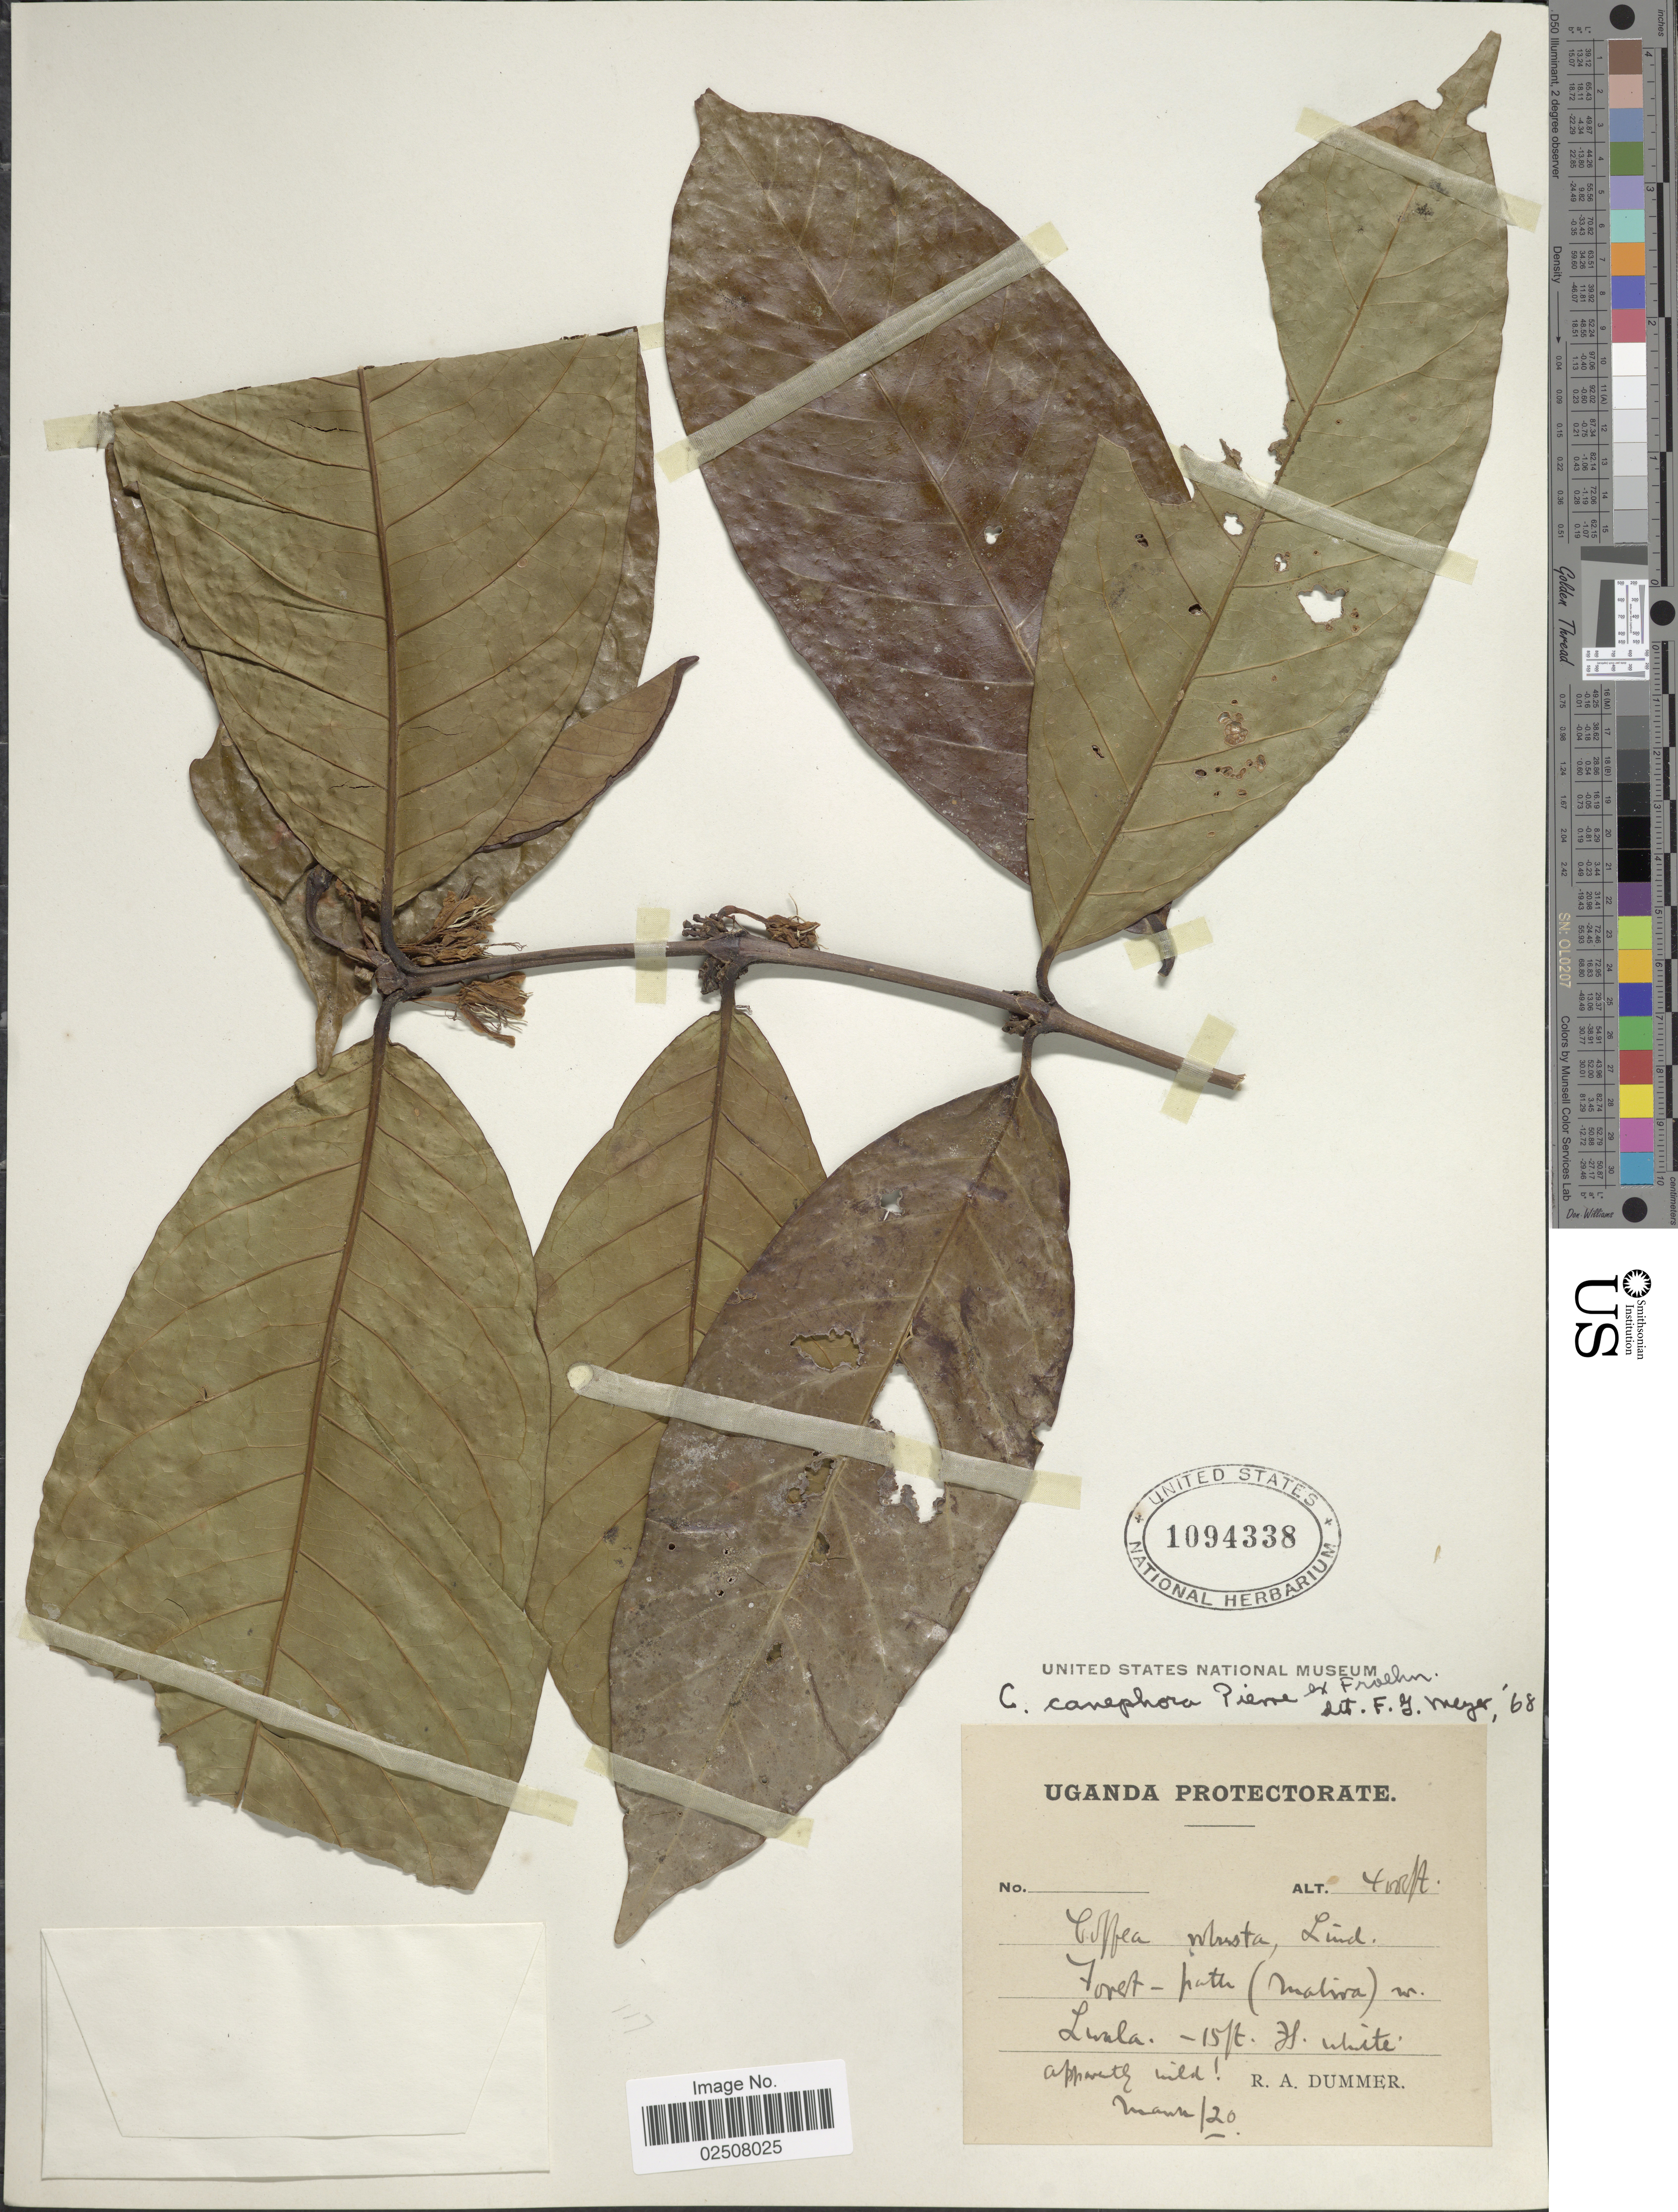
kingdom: Plantae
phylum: Tracheophyta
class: Magnoliopsida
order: Gentianales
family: Rubiaceae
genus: Coffea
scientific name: Coffea canephora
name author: Pierre ex A. Cunn.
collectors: R. Dümmer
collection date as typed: Transcribed d/m/y: /3/20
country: Uganda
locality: Uganda Protectorate, Forest - [illegible text]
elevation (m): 1219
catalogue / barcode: US 1094338